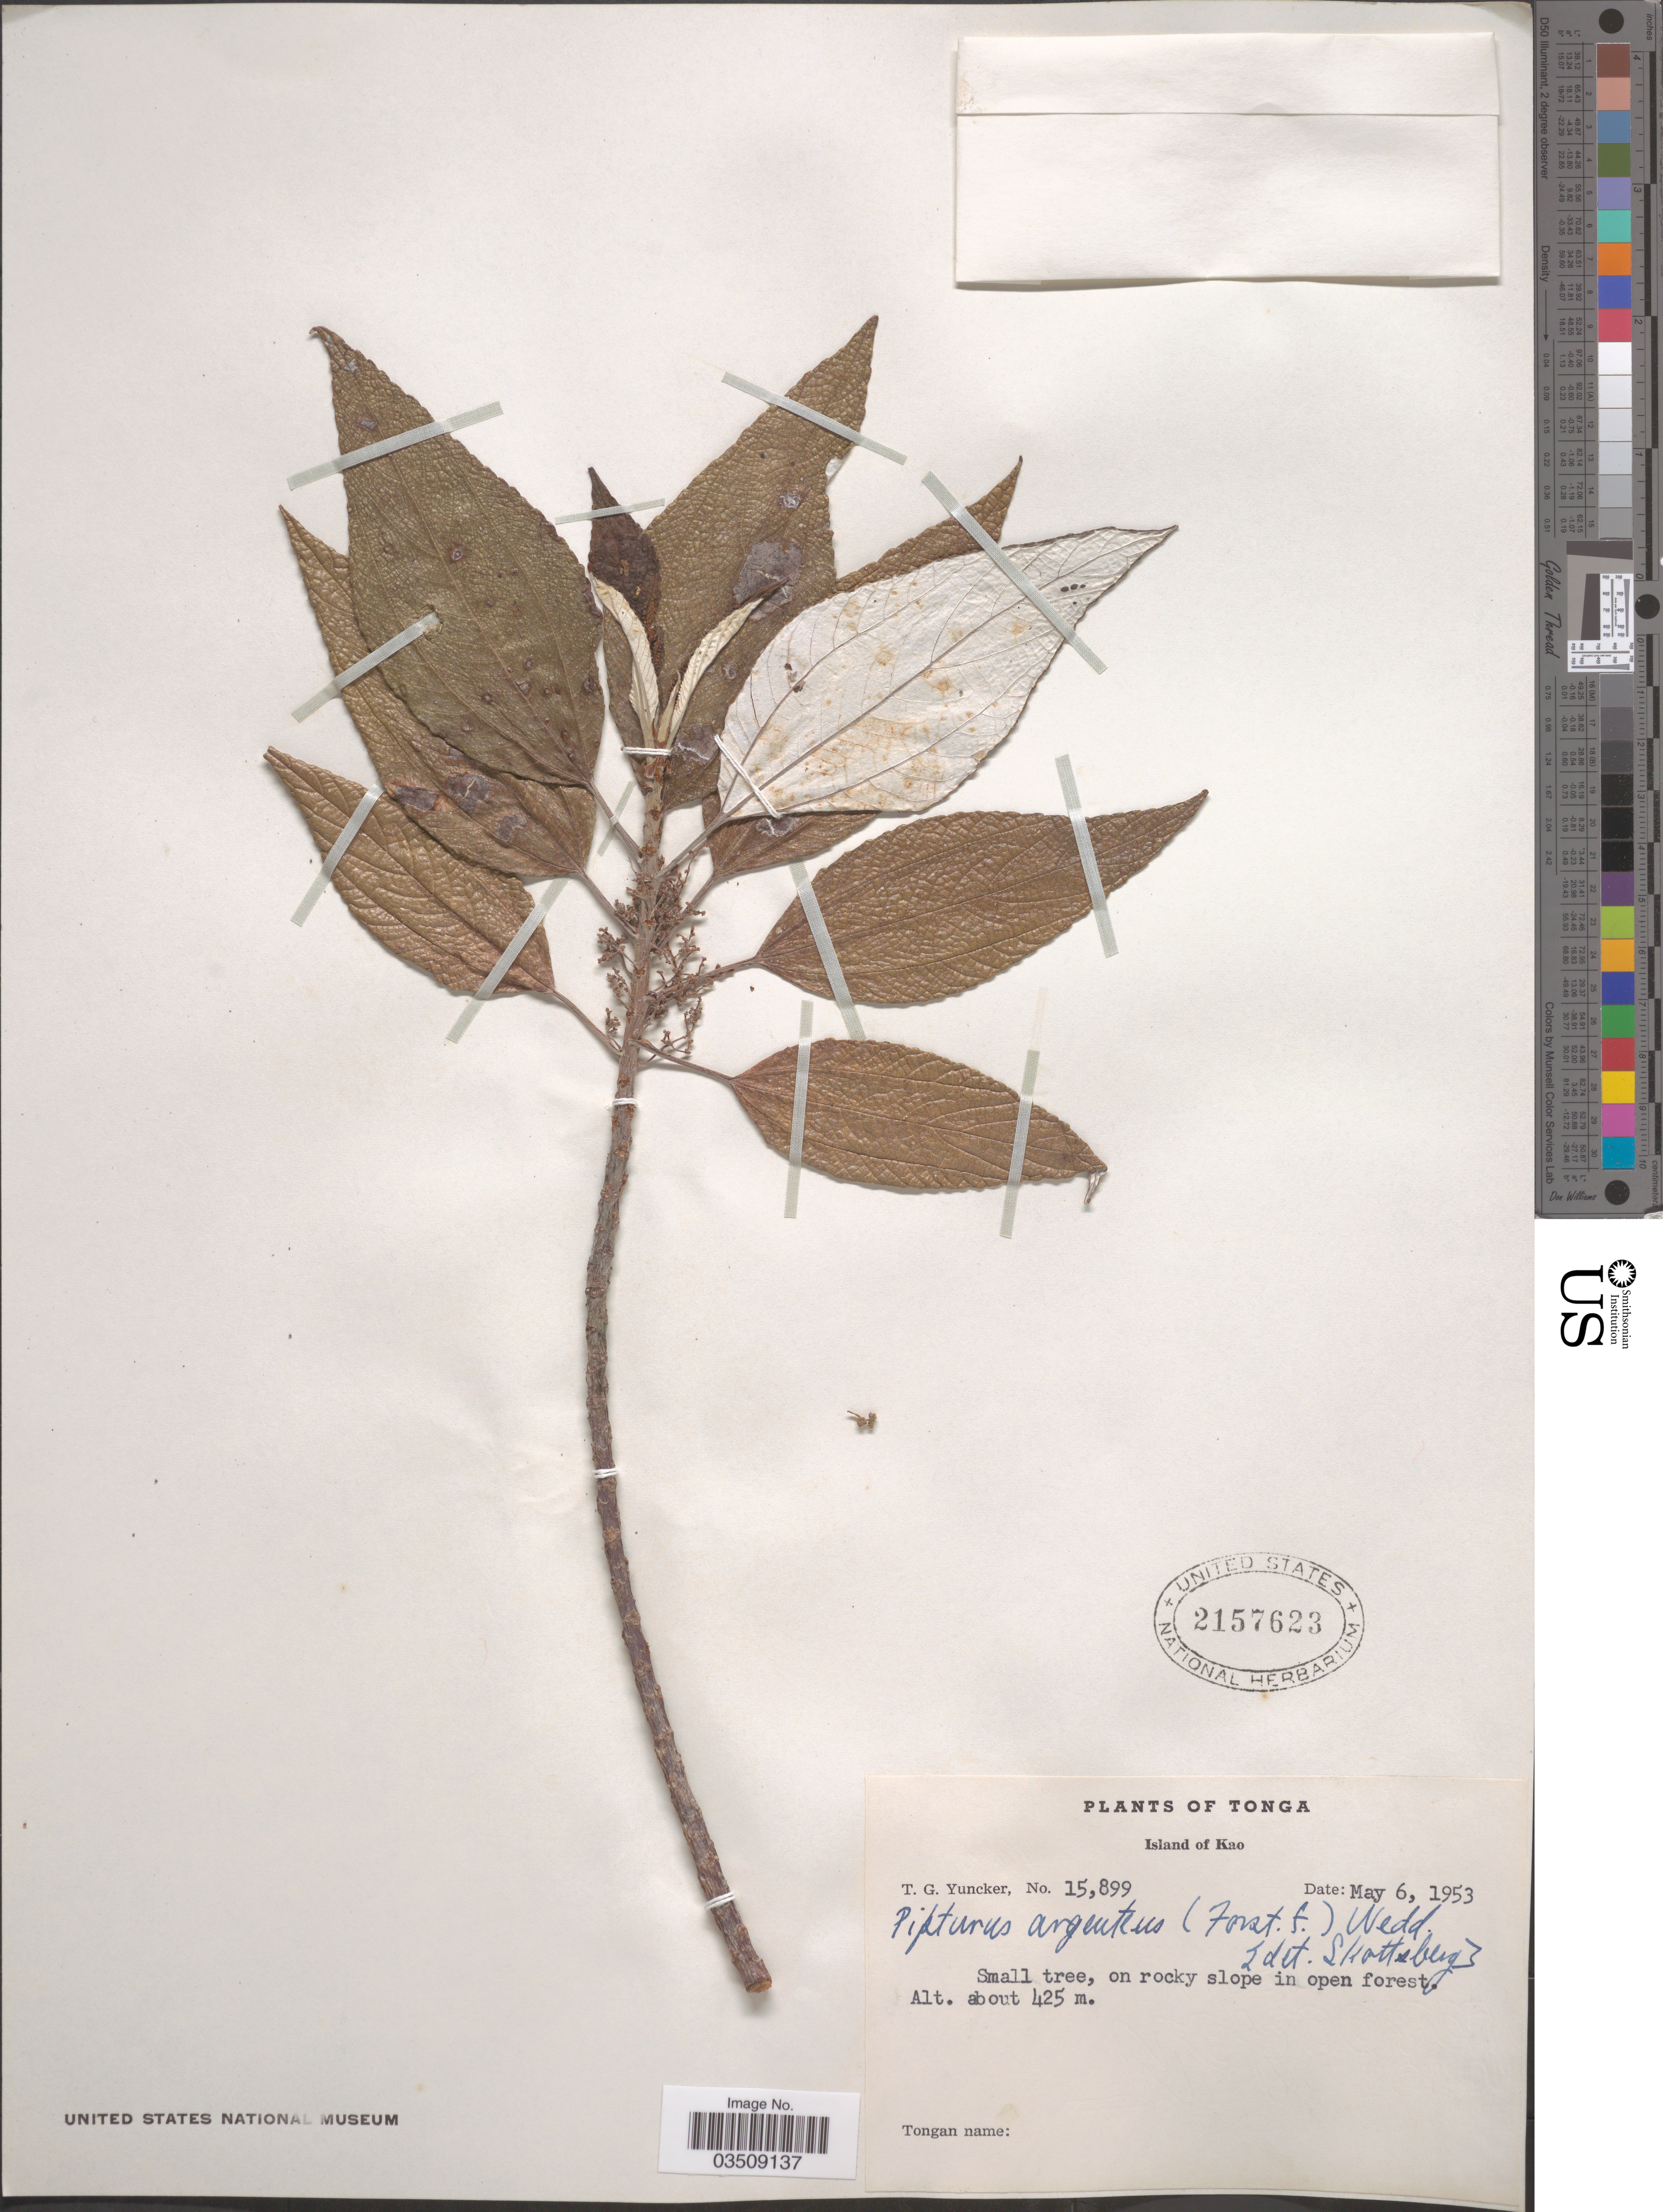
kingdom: Plantae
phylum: Tracheophyta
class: Magnoliopsida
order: Rosales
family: Urticaceae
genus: Pipturus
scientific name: Pipturus argenteus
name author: (G. Forst.) Wedd.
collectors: T. G. Yuncker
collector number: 15899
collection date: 1953-05-06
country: Tonga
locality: Island of Kao.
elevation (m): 425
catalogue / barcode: US 2157623